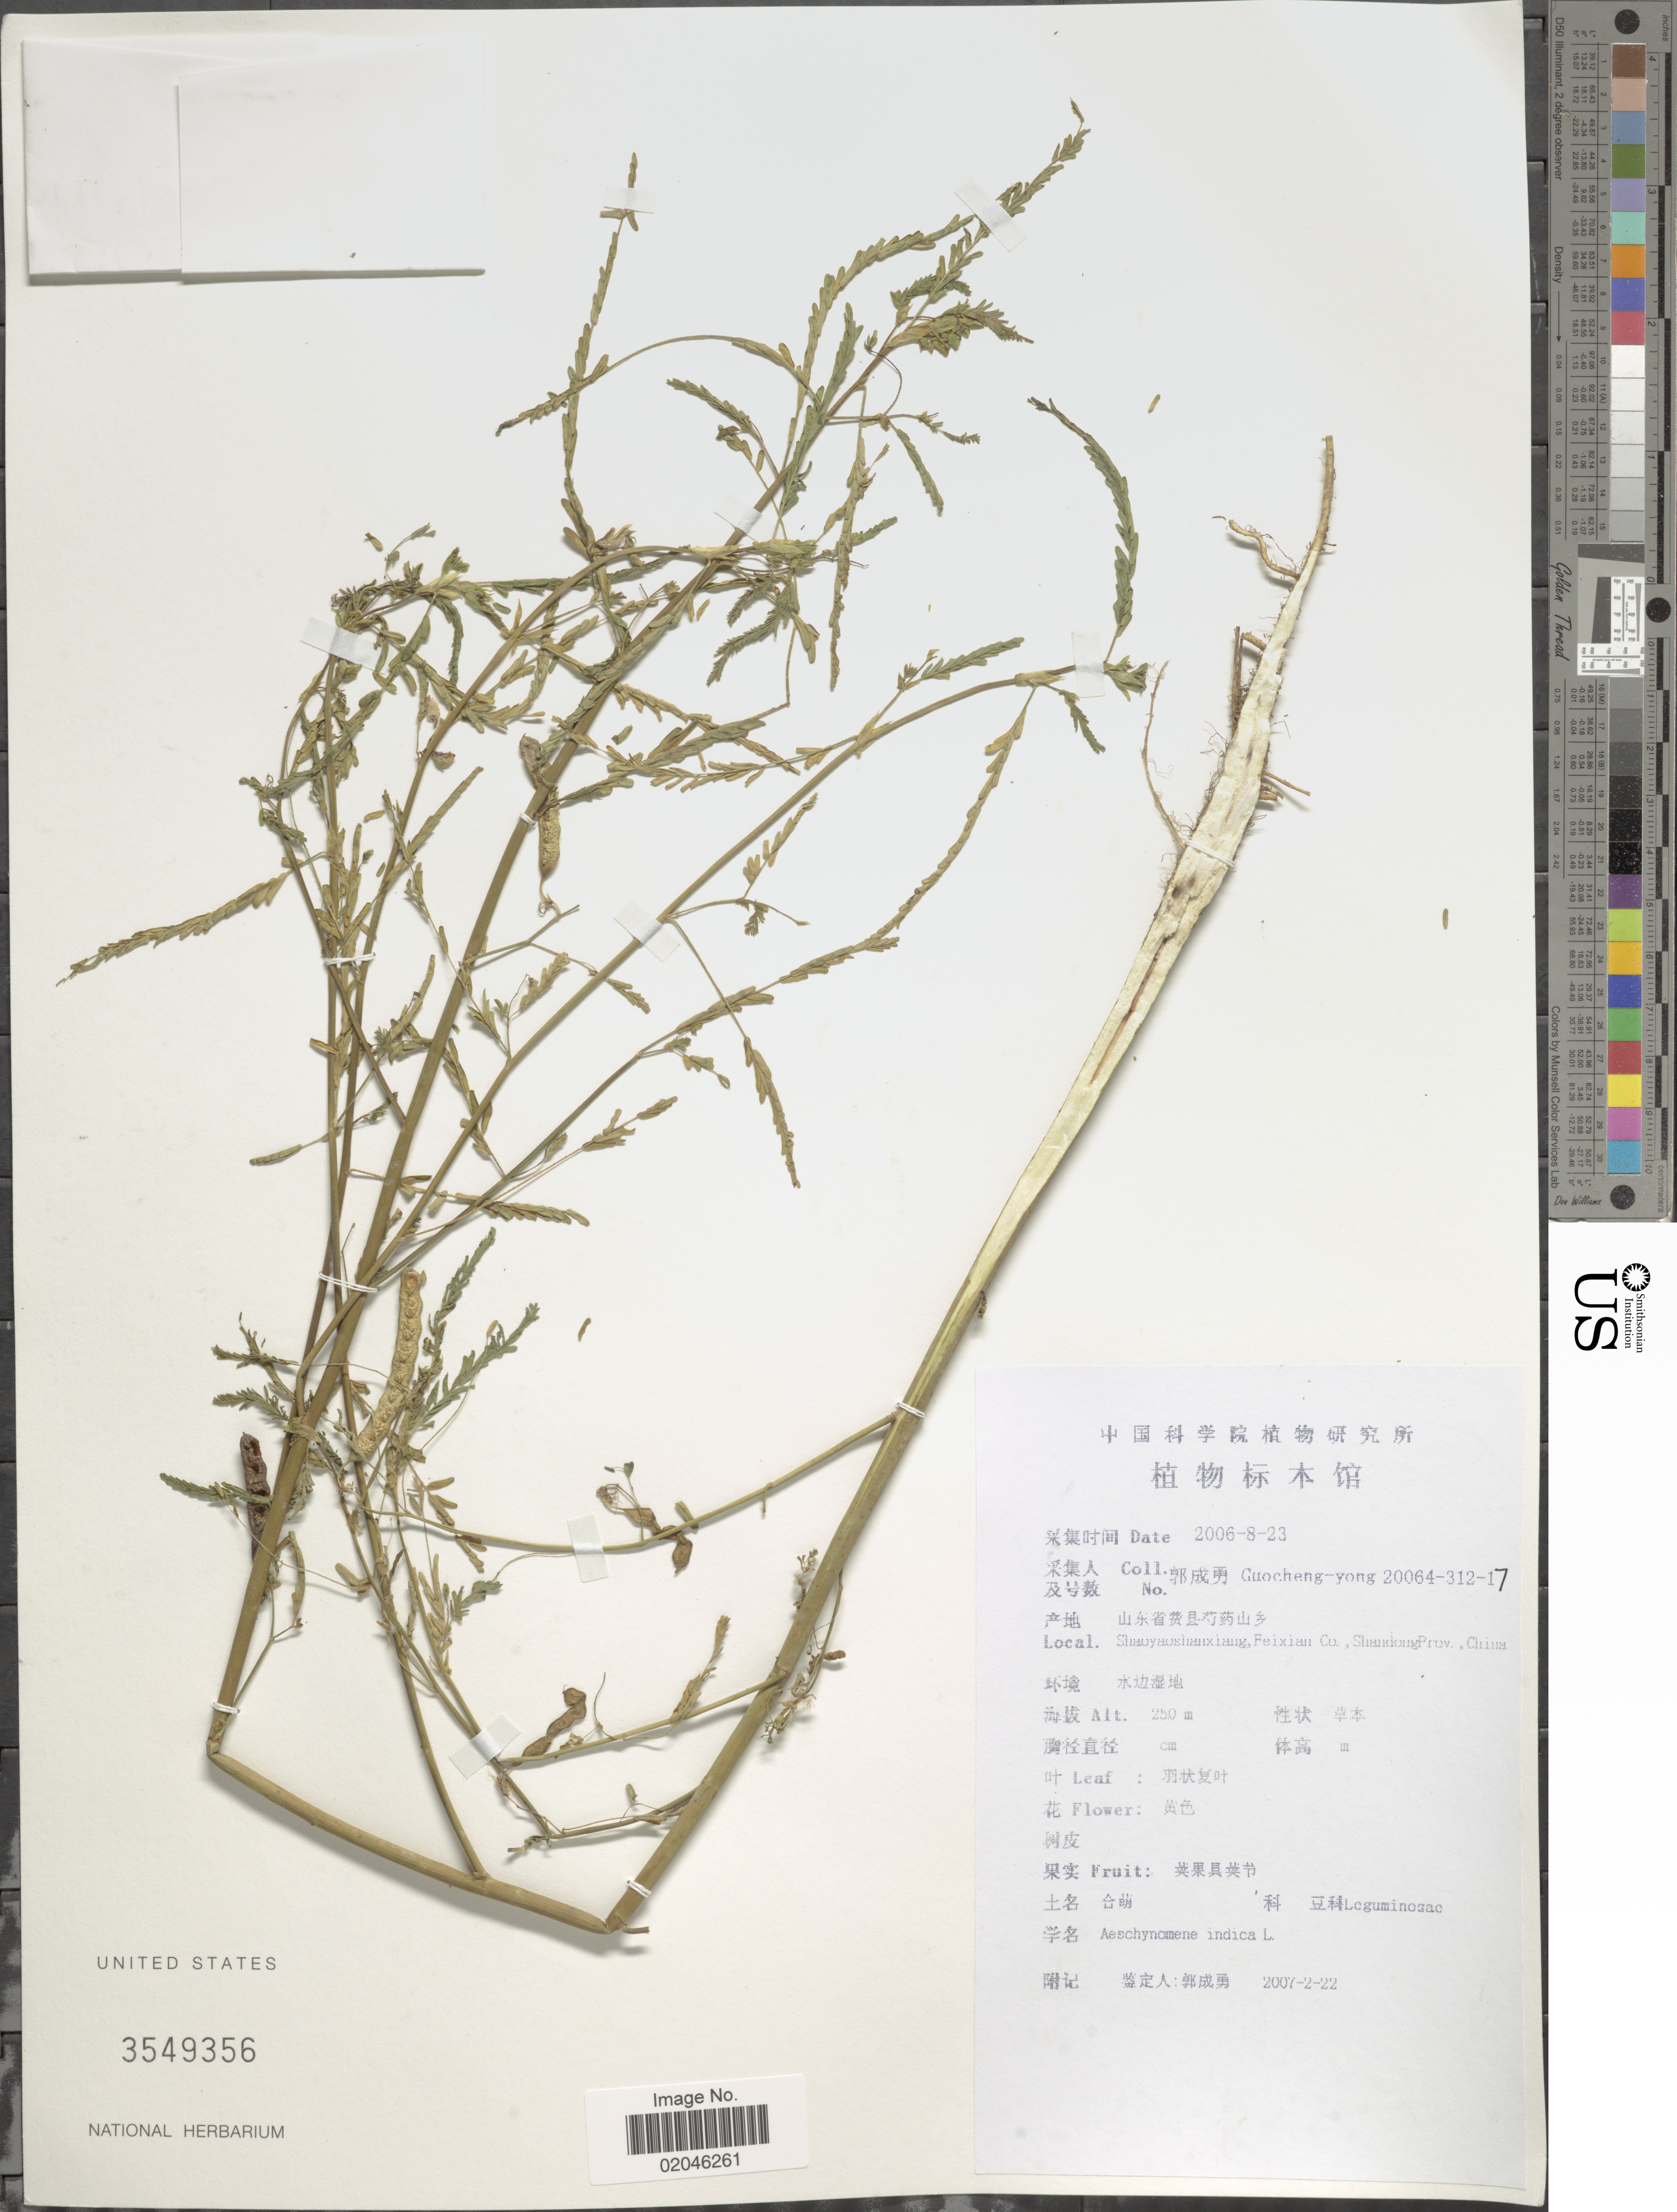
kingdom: Plantae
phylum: Tracheophyta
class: Magnoliopsida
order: Fabales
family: Fabaceae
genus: Aeschynomene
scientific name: Aeschynomene indica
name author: L.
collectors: Guo cheng-yong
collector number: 20064-312-17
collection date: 2006-08-23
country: China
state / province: Shandong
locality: Shaoyaoshanxiang, Feixian Co.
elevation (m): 250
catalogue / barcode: US 3549356